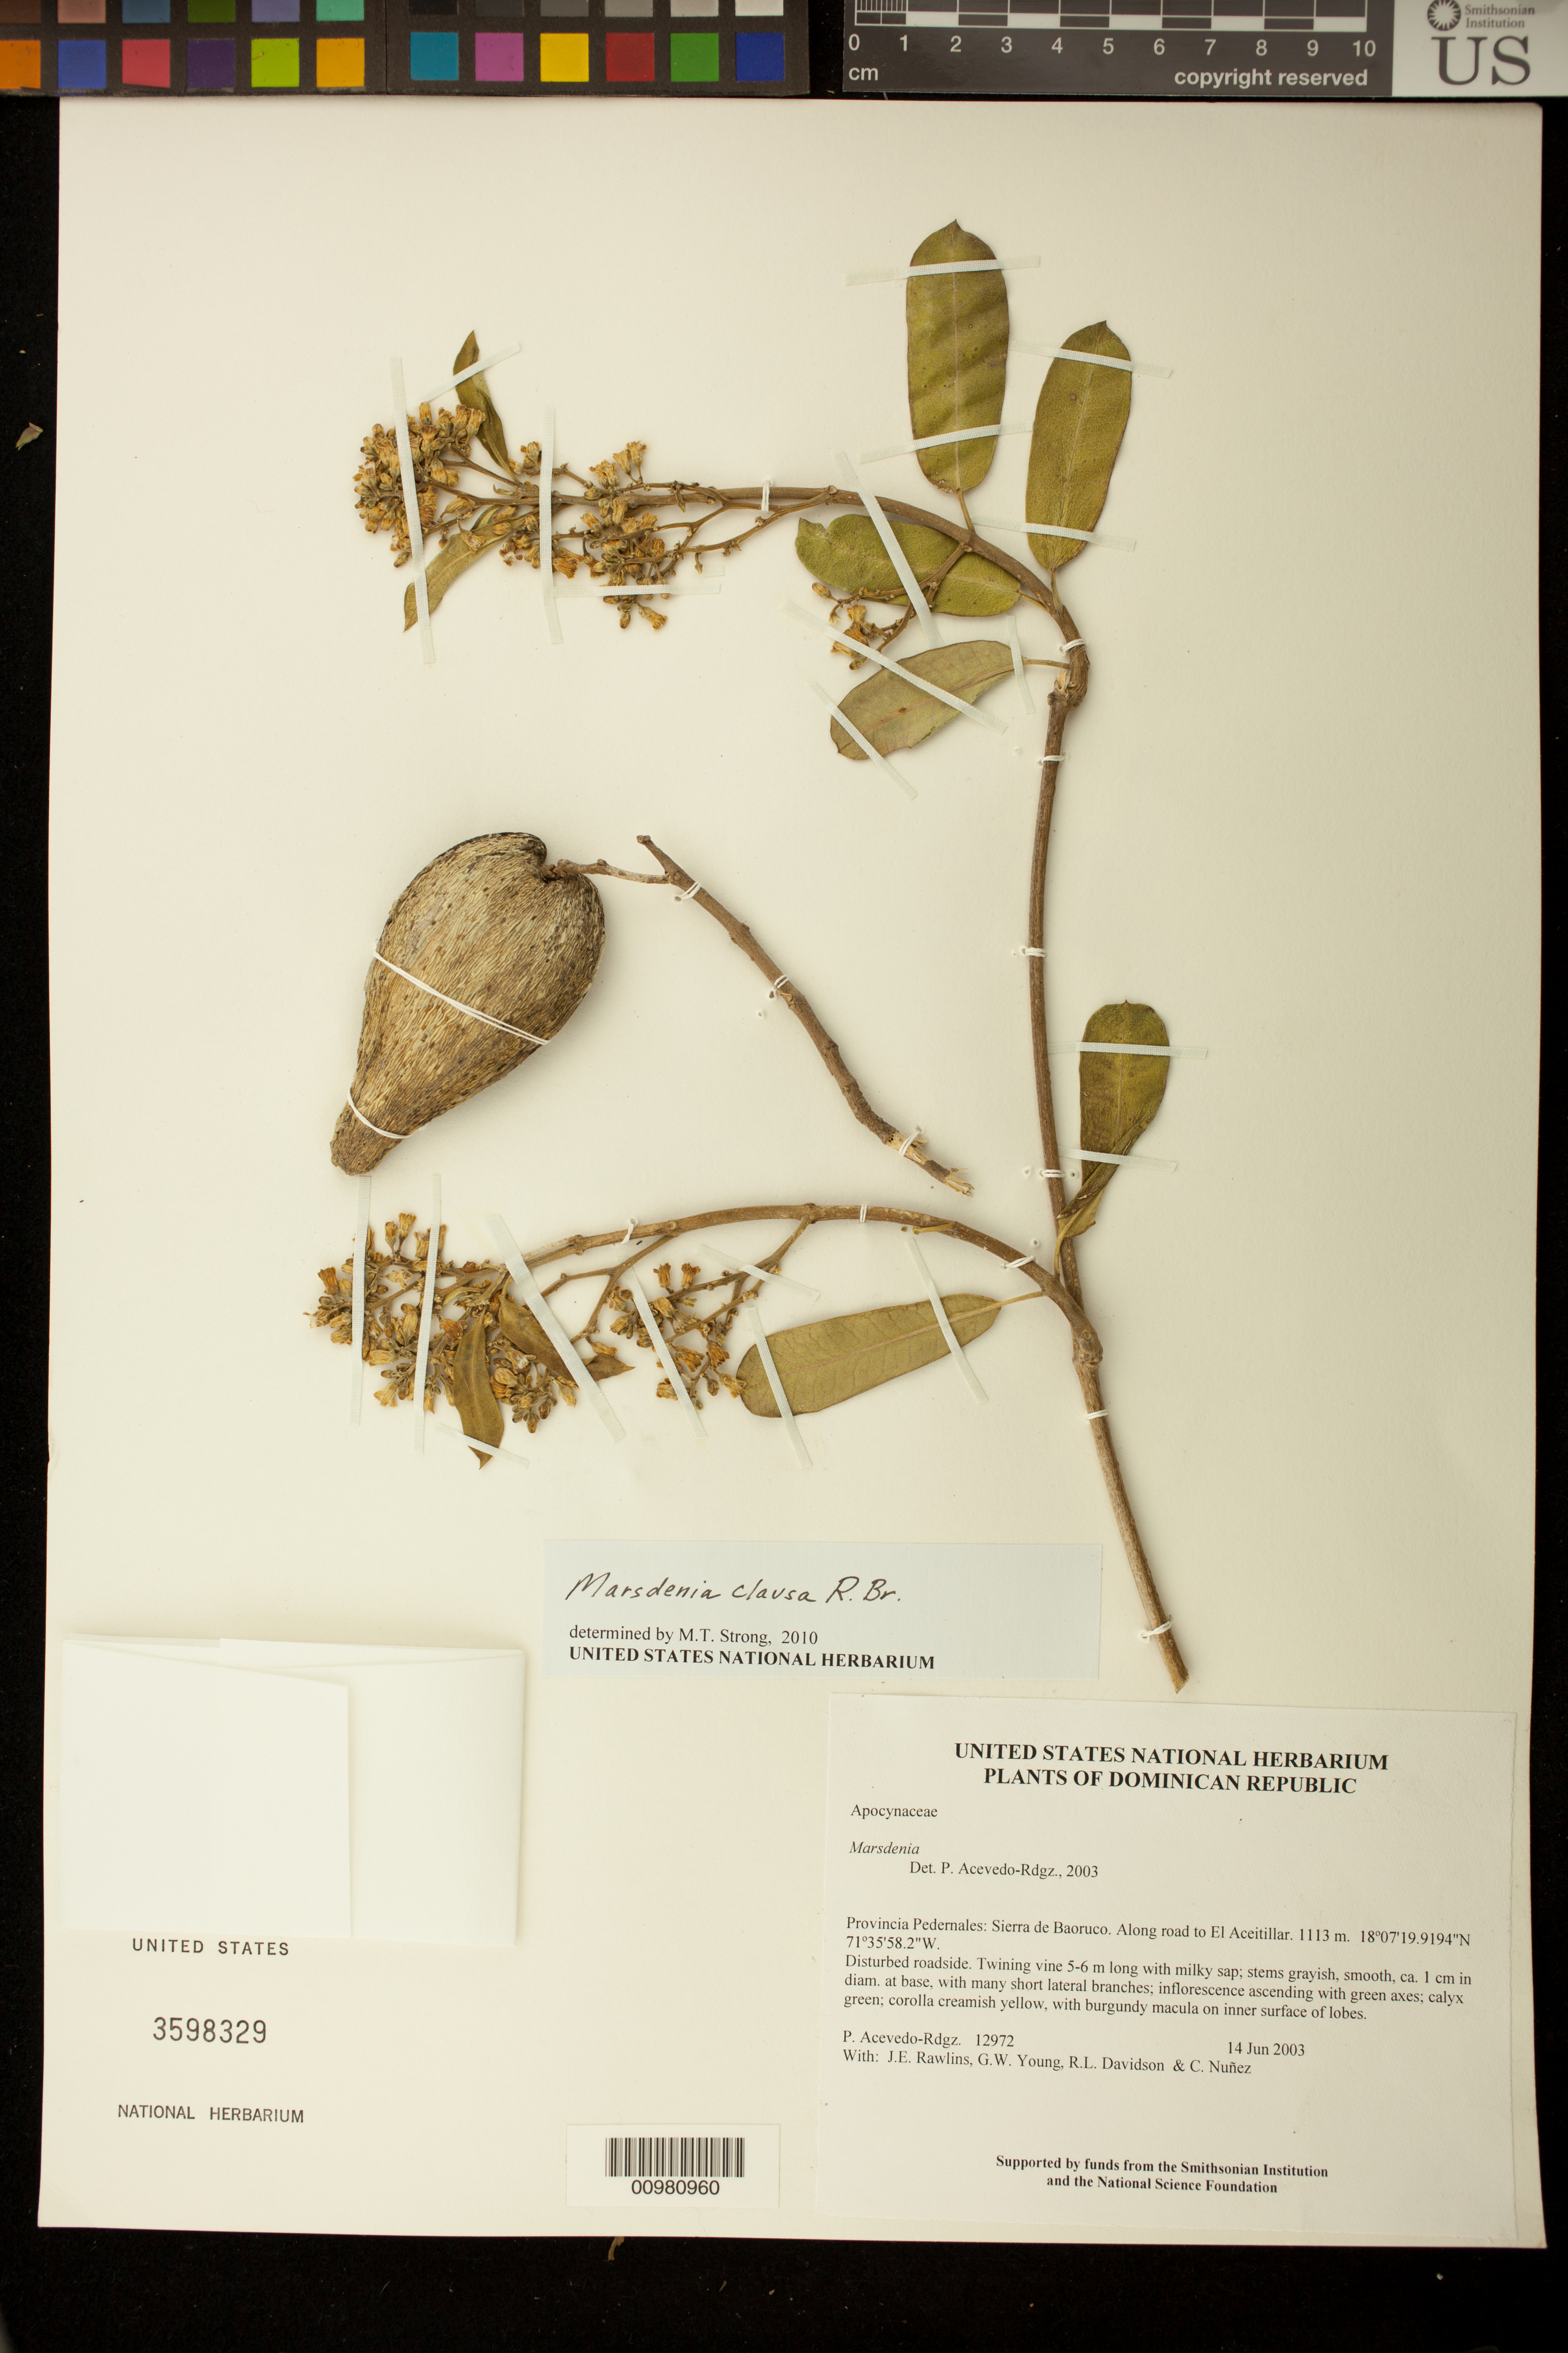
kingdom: Plantae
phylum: Tracheophyta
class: Magnoliopsida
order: Gentianales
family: Apocynaceae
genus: Marsdenia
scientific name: Marsdenia clausa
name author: R. Br.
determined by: Strong, M. T., (US), Smithsonian Institution - National Museum of Natural History (UNITED STATES)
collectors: P. Acevedo-Rodr., J. Rawlins, G. Young, R. Davidson & C. Nunez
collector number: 12972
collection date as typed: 14 Jun 2003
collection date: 2003-06-14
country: Dominican Republic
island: Hispaniola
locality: Provincia Pedernales: Sierra de Baoruco. Along road to El Aceitillar.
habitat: Disturbed roadside.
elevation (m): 1113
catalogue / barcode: US 3598329